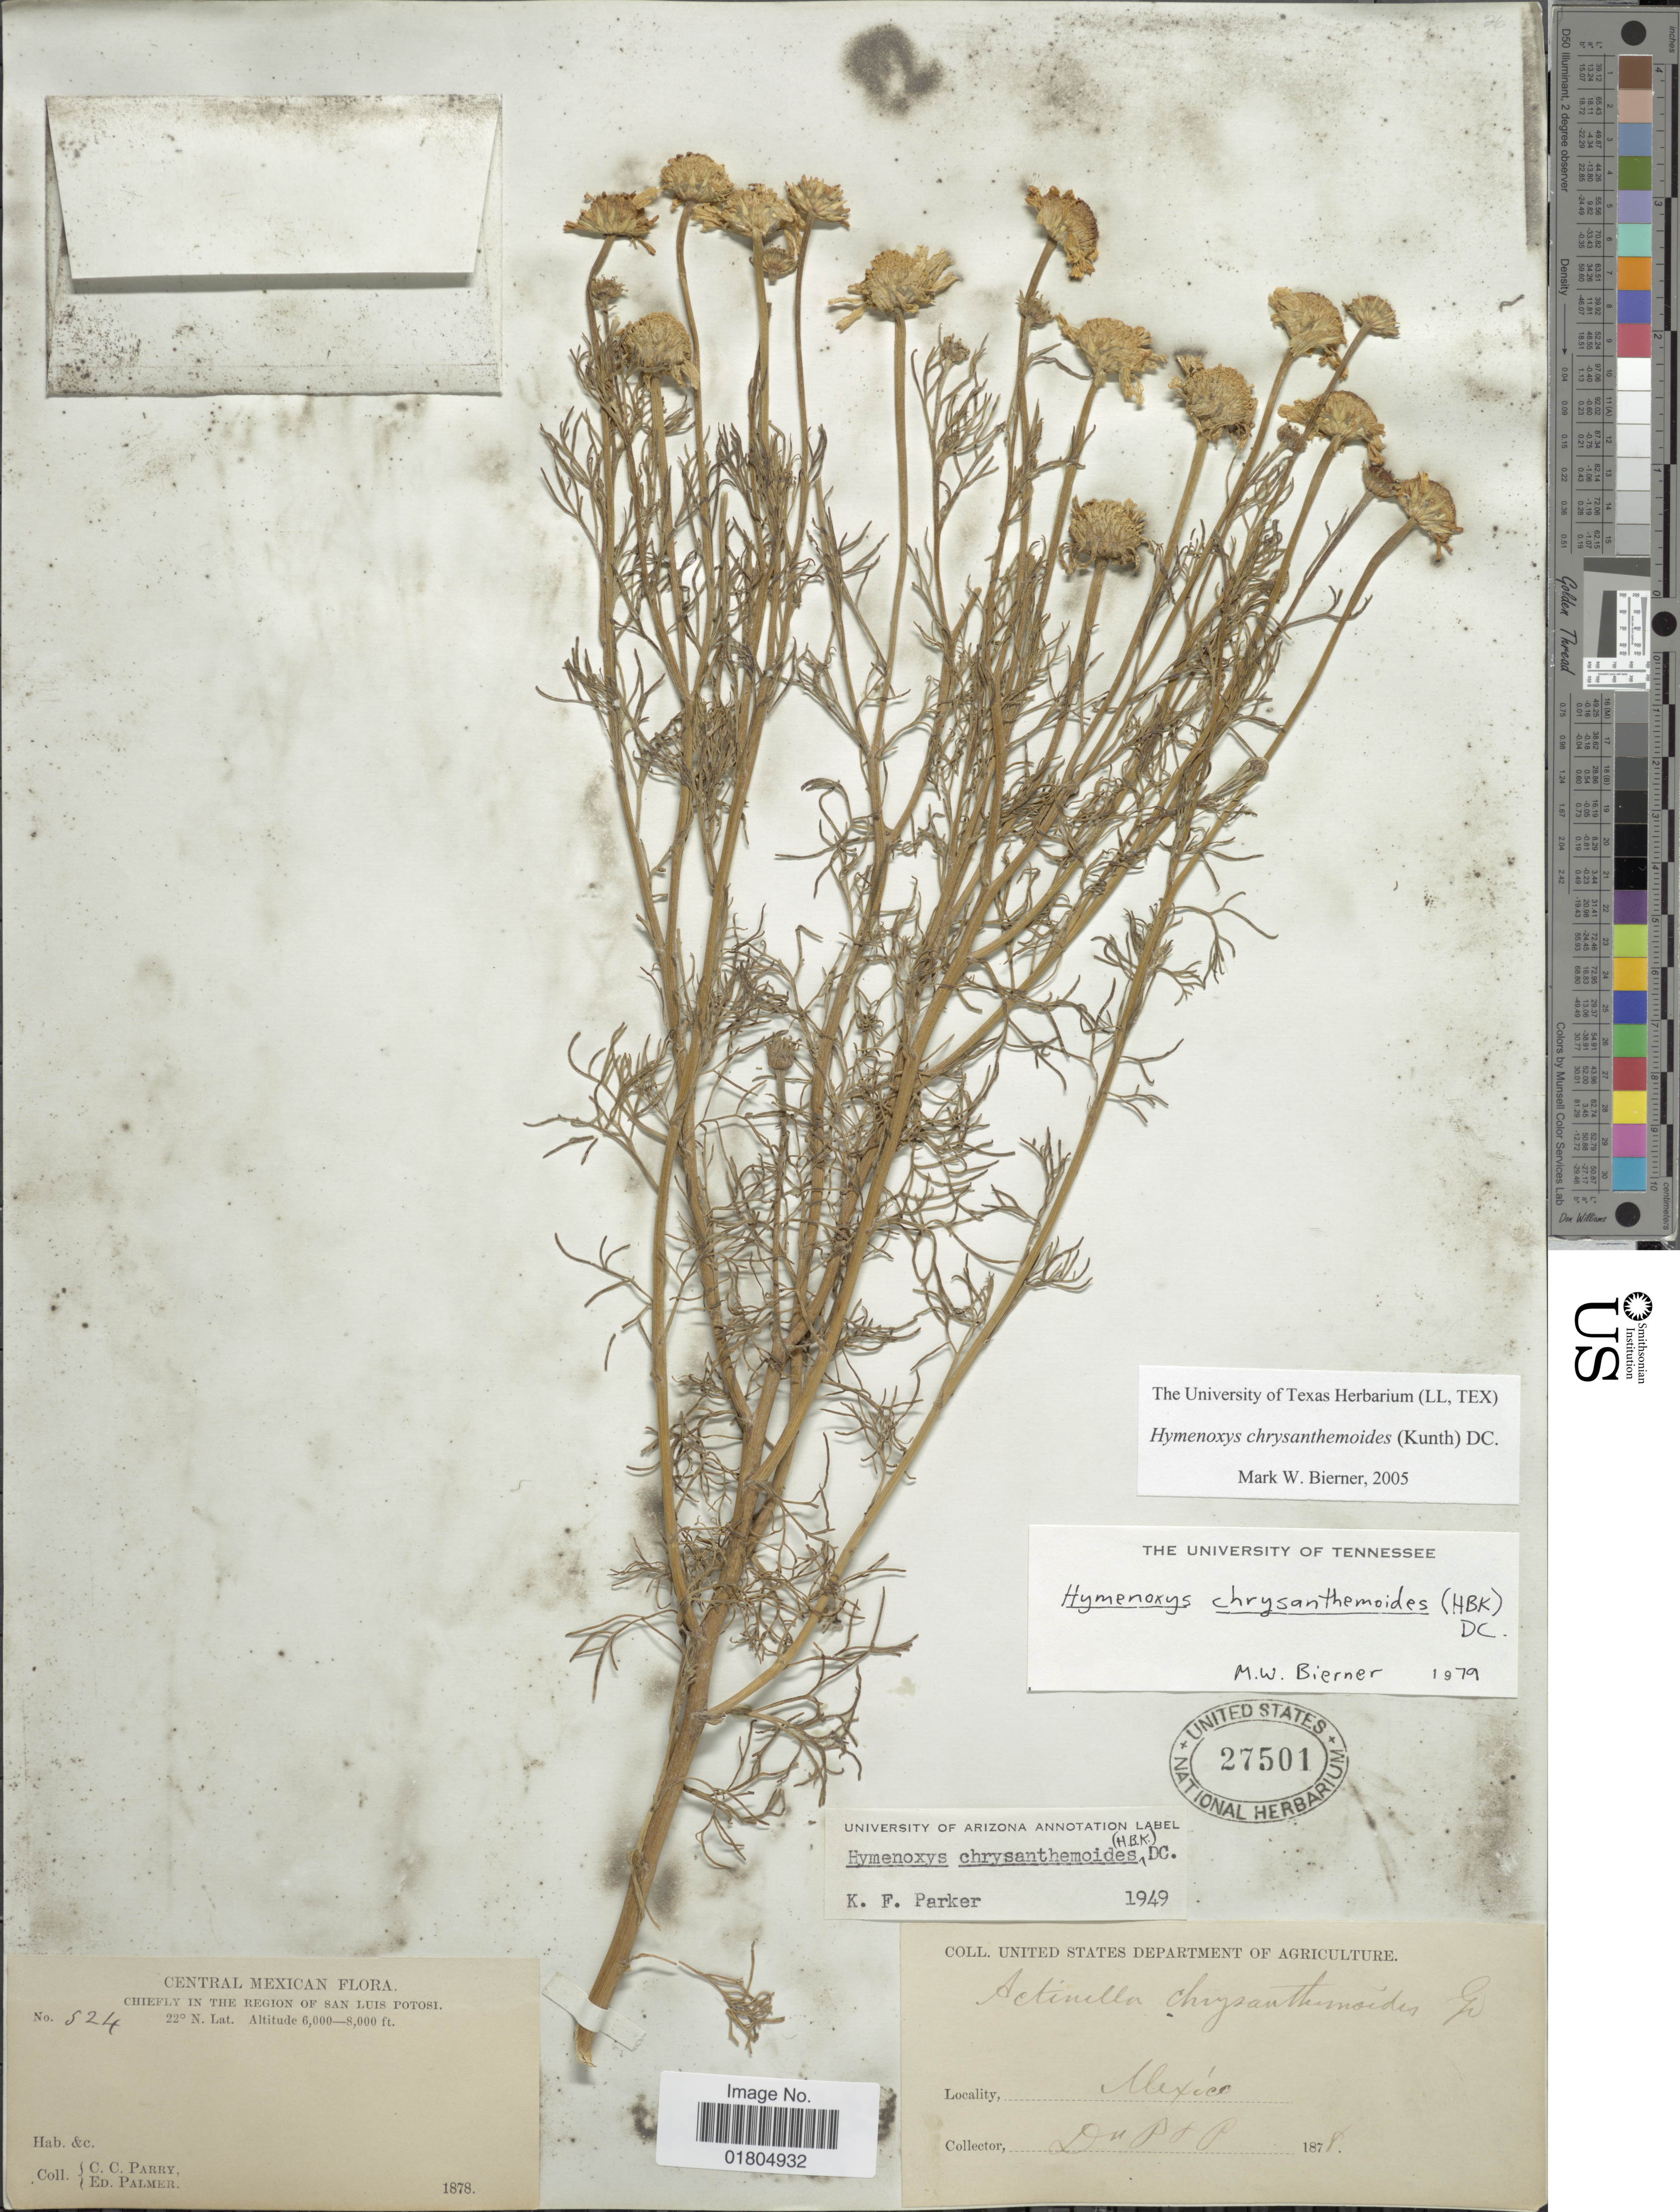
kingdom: Plantae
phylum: Tracheophyta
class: Magnoliopsida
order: Asterales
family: Asteraceae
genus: Hymenoxys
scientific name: Hymenoxys chrysanthemoides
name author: (Kunth) DC.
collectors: C. C. Parry & E. Palmer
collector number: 524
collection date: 1878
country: Mexico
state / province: San Luis Potosí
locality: Central Mexican.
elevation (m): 1829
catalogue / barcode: US 27501